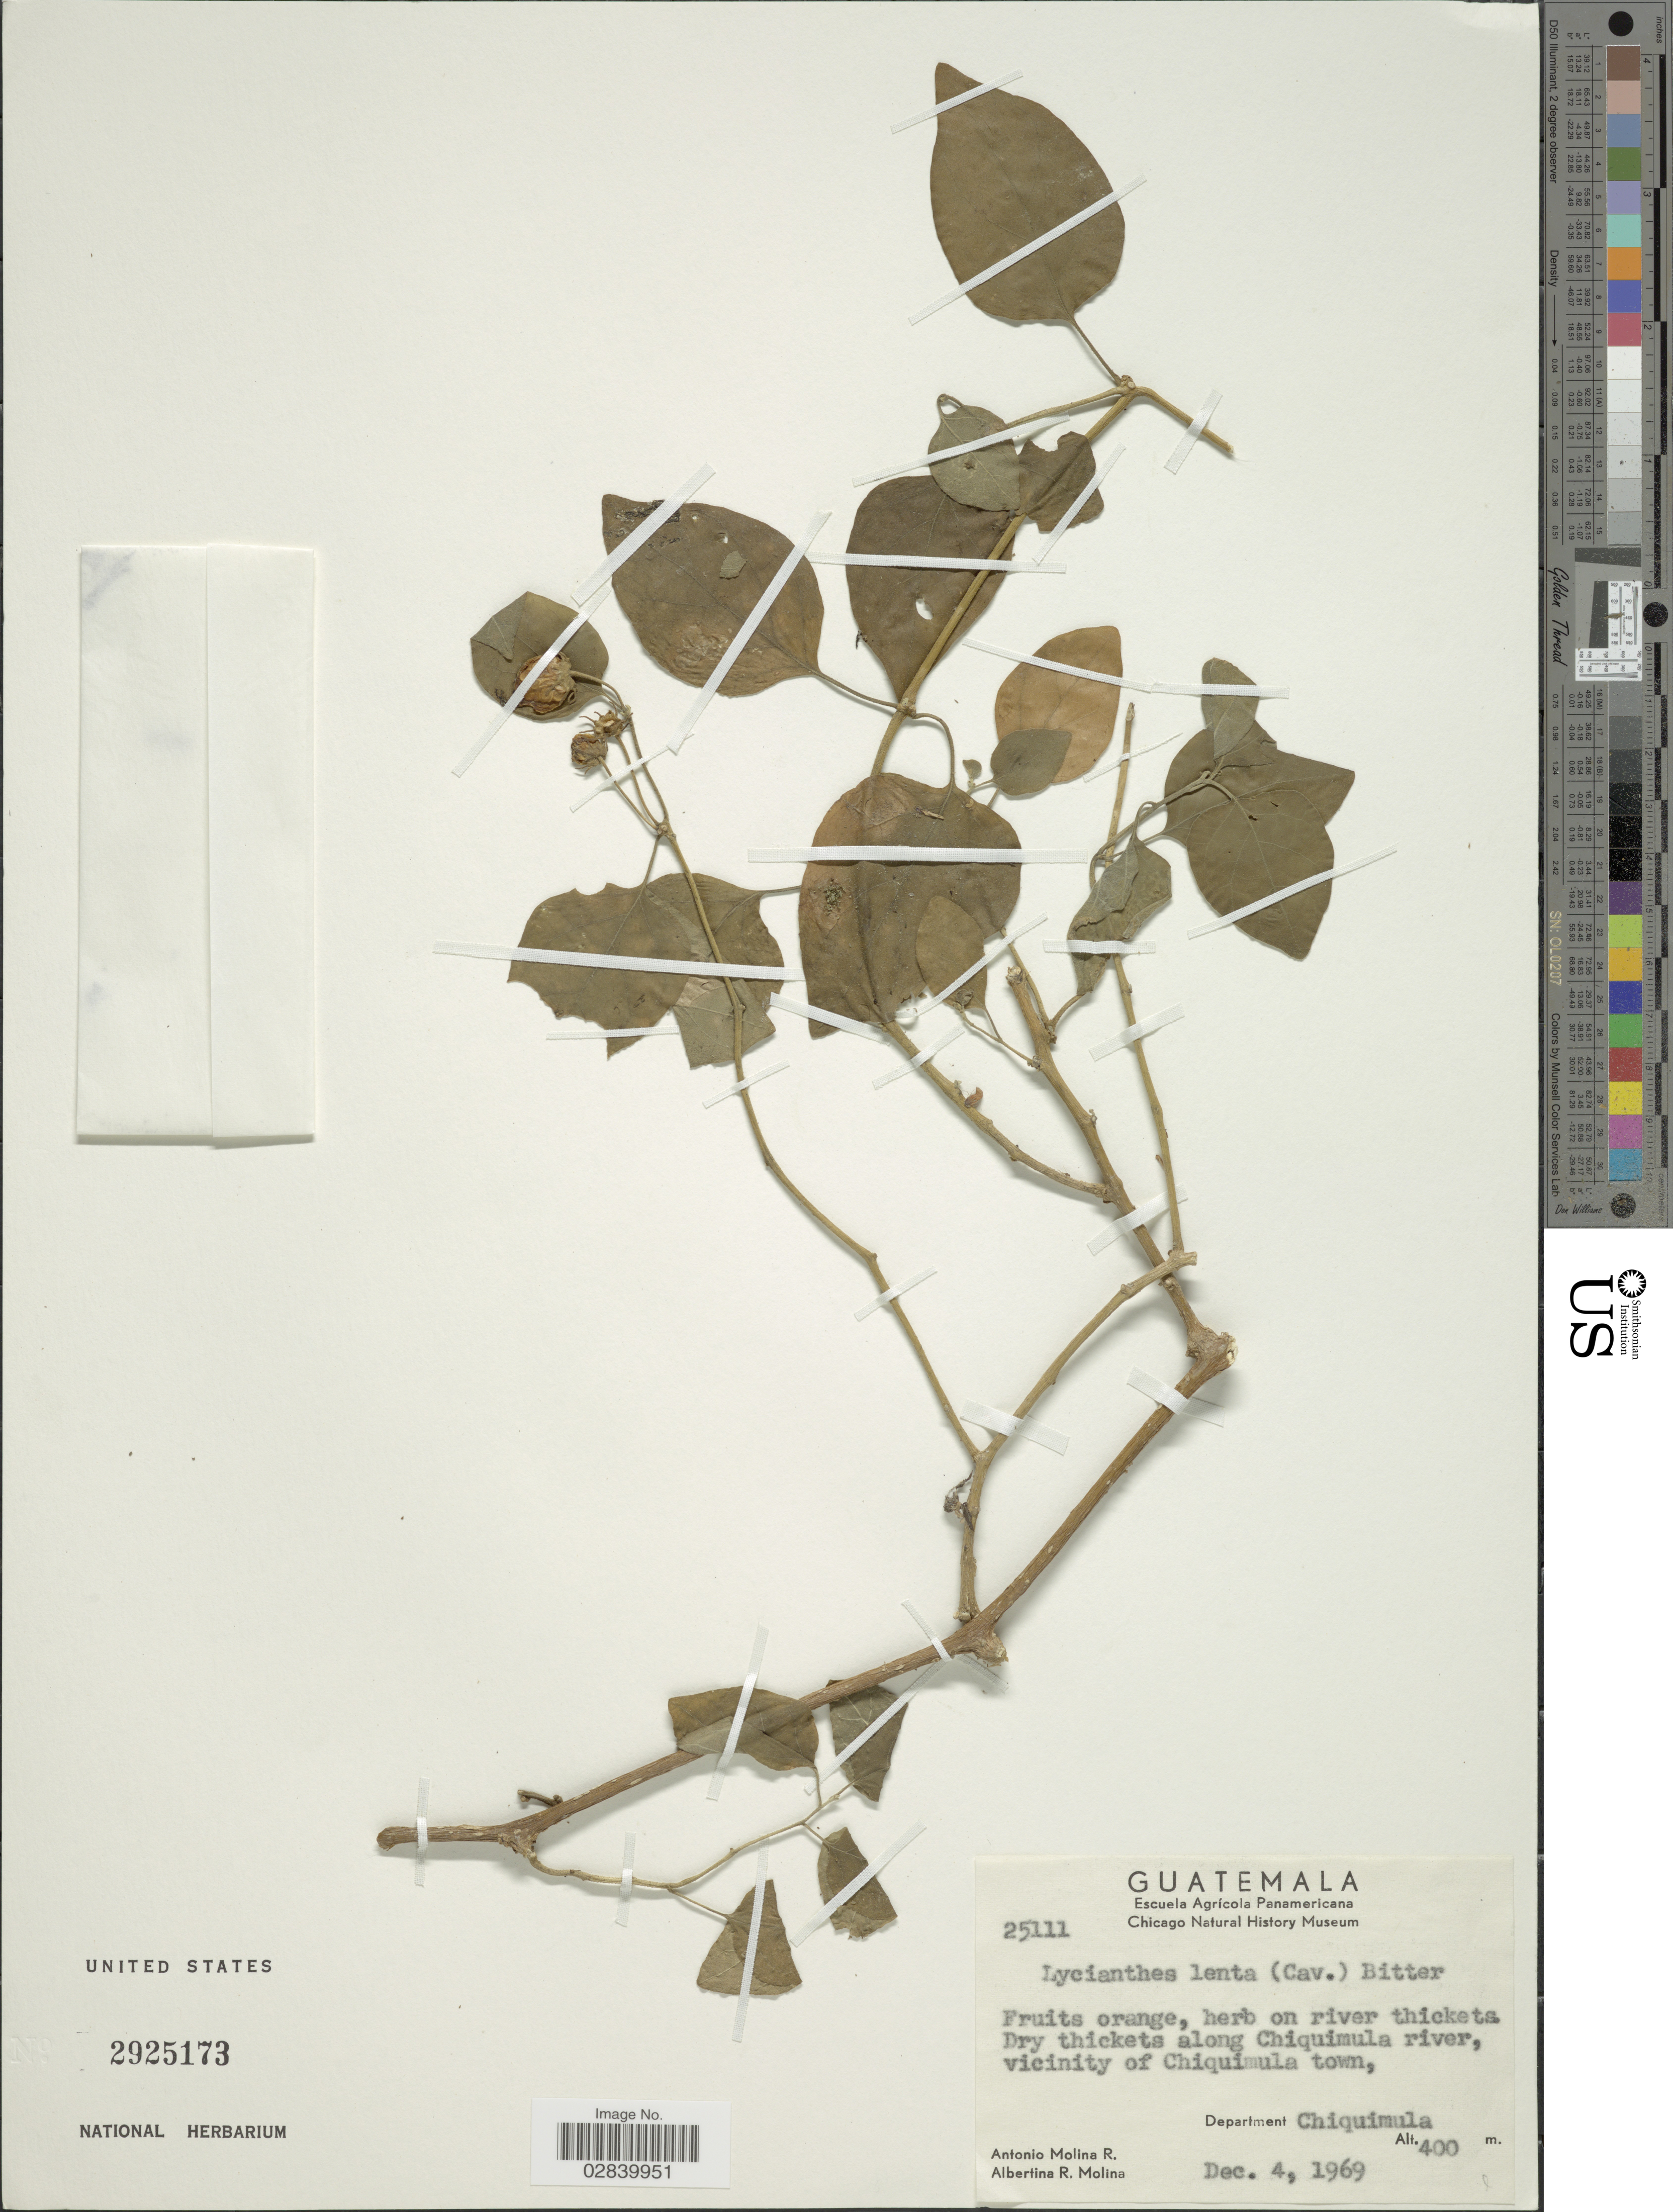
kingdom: Plantae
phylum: Tracheophyta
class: Magnoliopsida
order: Solanales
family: Solanaceae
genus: Lycianthes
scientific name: Lycianthes lenta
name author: (Cav.) Bitter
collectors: A. Molina R. & A. R. Molina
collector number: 25111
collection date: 1969-12-04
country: Guatemala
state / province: Chiquimula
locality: Dry thickets along Chiquimula river, vicinity of Chiquimula town, Department Chiquimula.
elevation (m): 400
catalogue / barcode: US 2925173